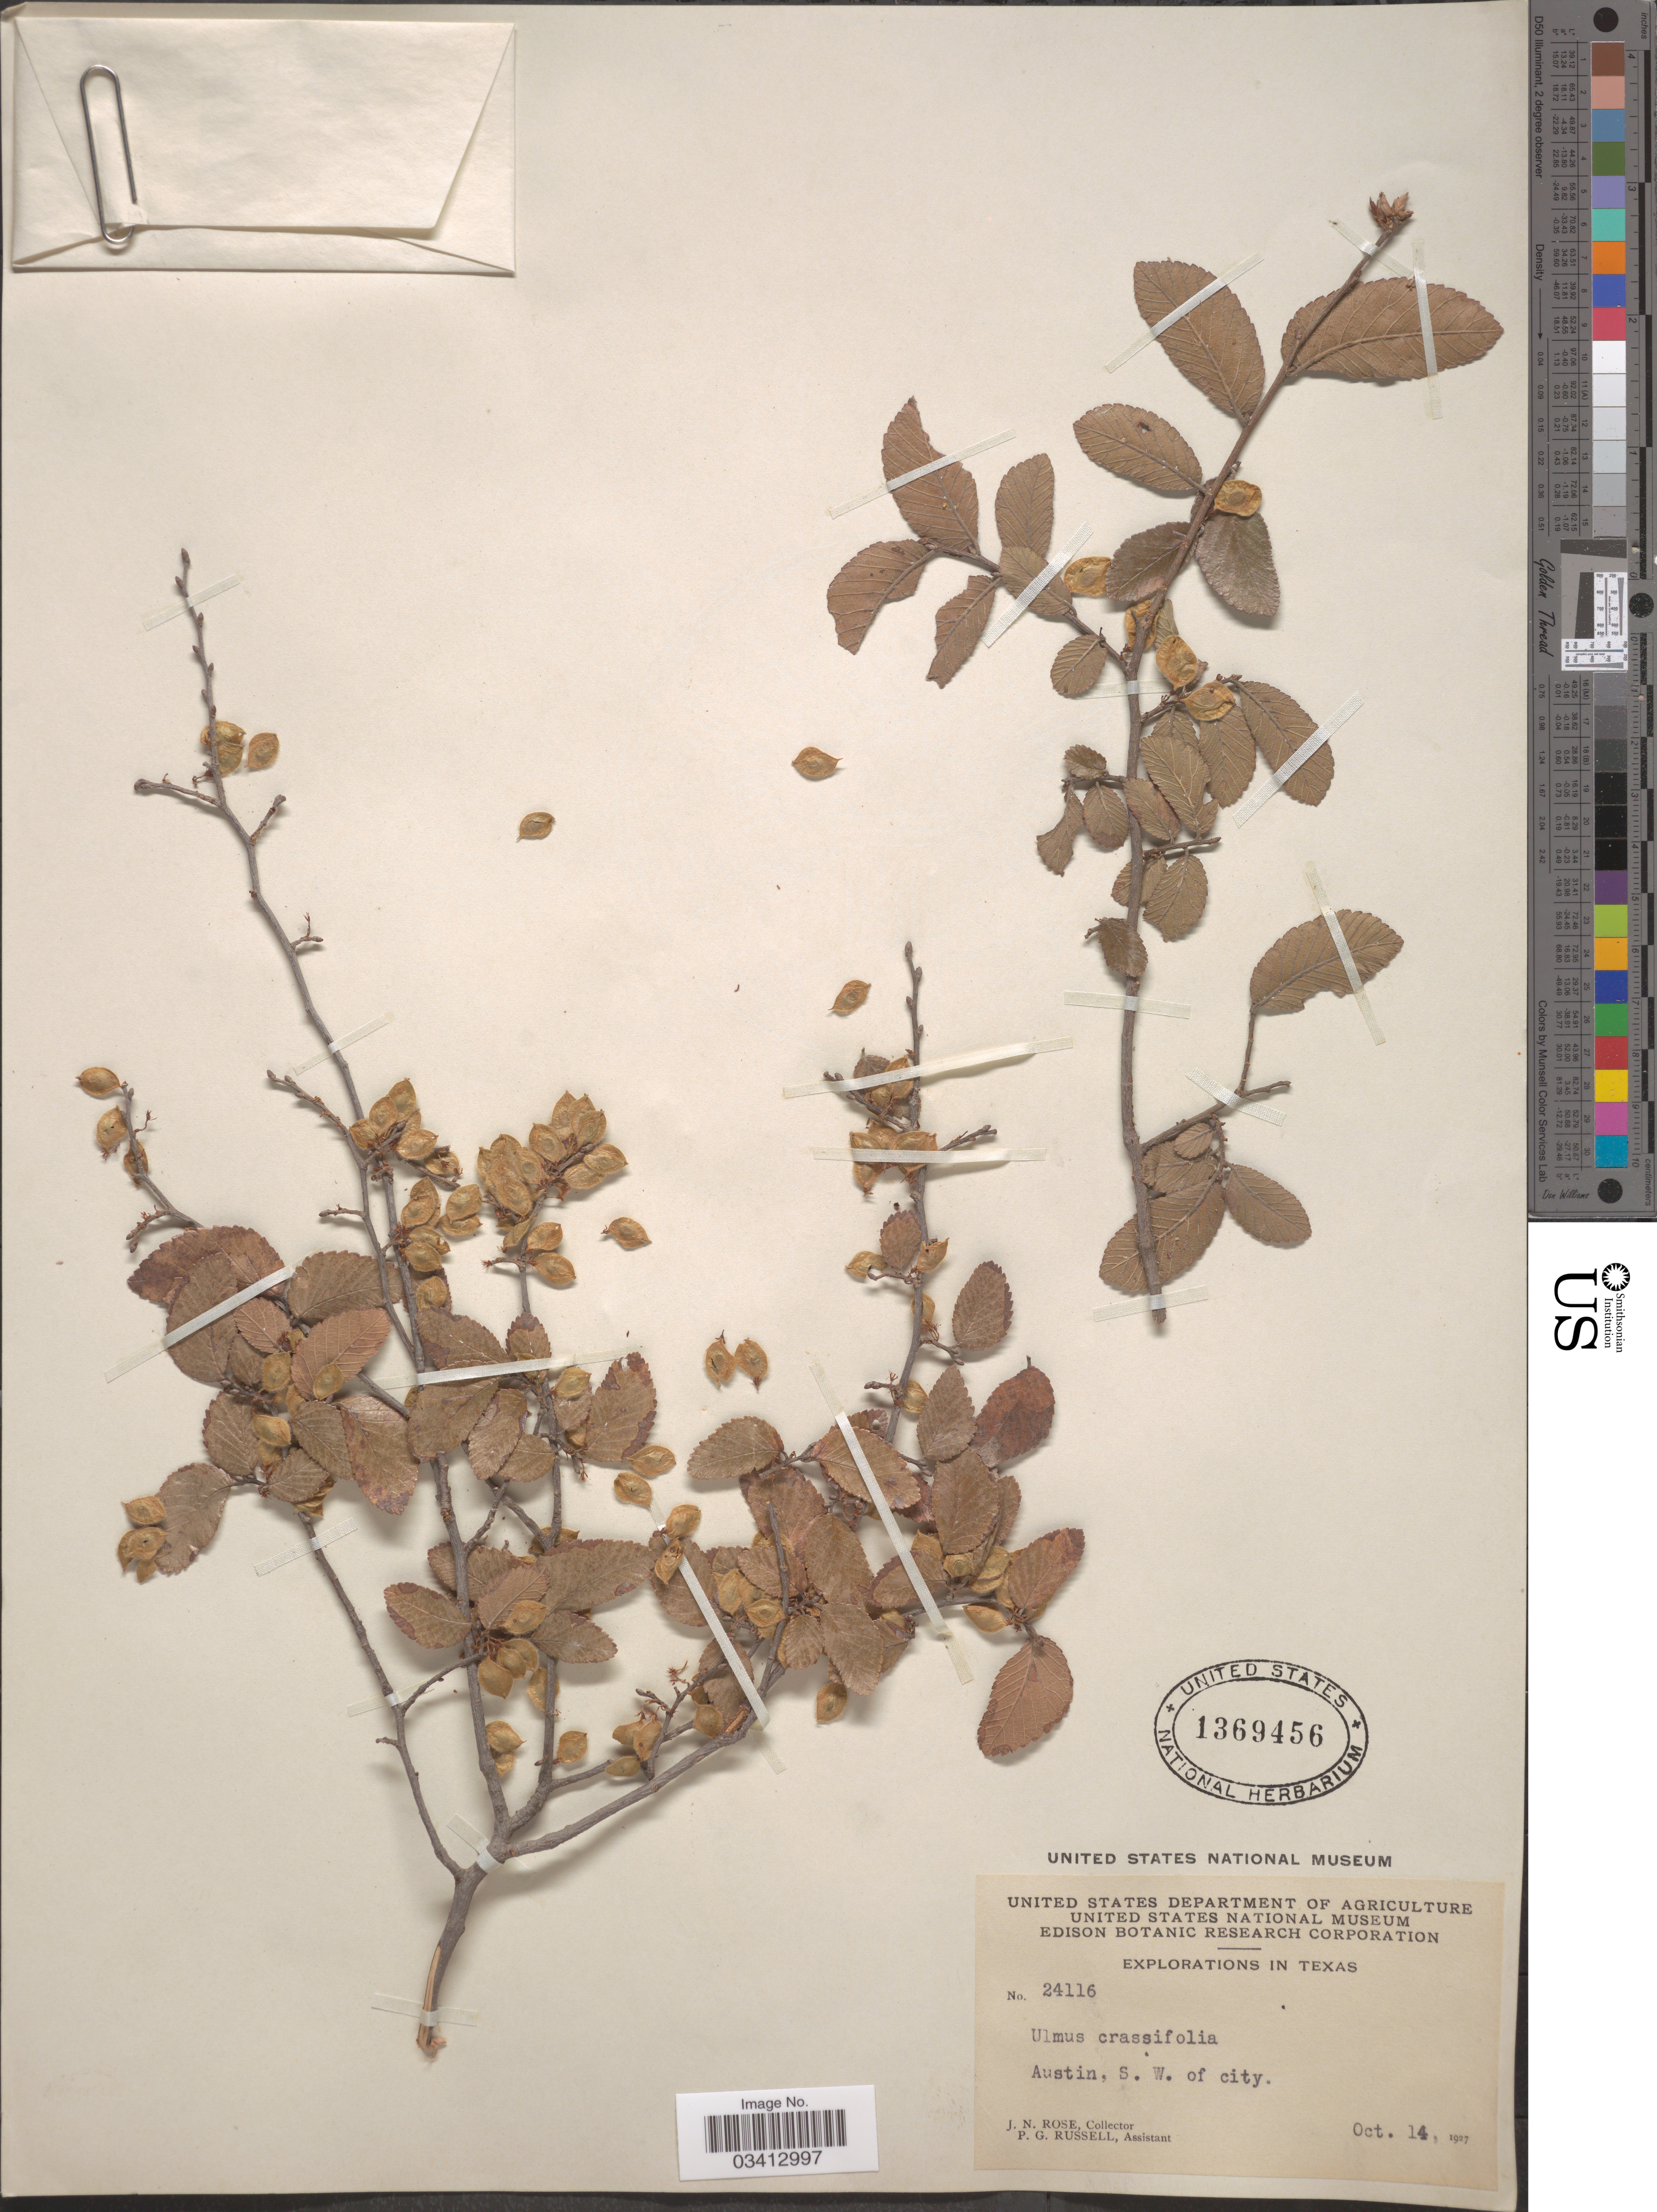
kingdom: Plantae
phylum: Tracheophyta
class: Magnoliopsida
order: Rosales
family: Ulmaceae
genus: Ulmus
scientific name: Ulmus crassifolia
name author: Nutt.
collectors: J. N. Rose & P. G. Russell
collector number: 24116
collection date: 1927-10-14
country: United States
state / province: Texas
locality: Austin, S. W. of city.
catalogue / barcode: US 1369456